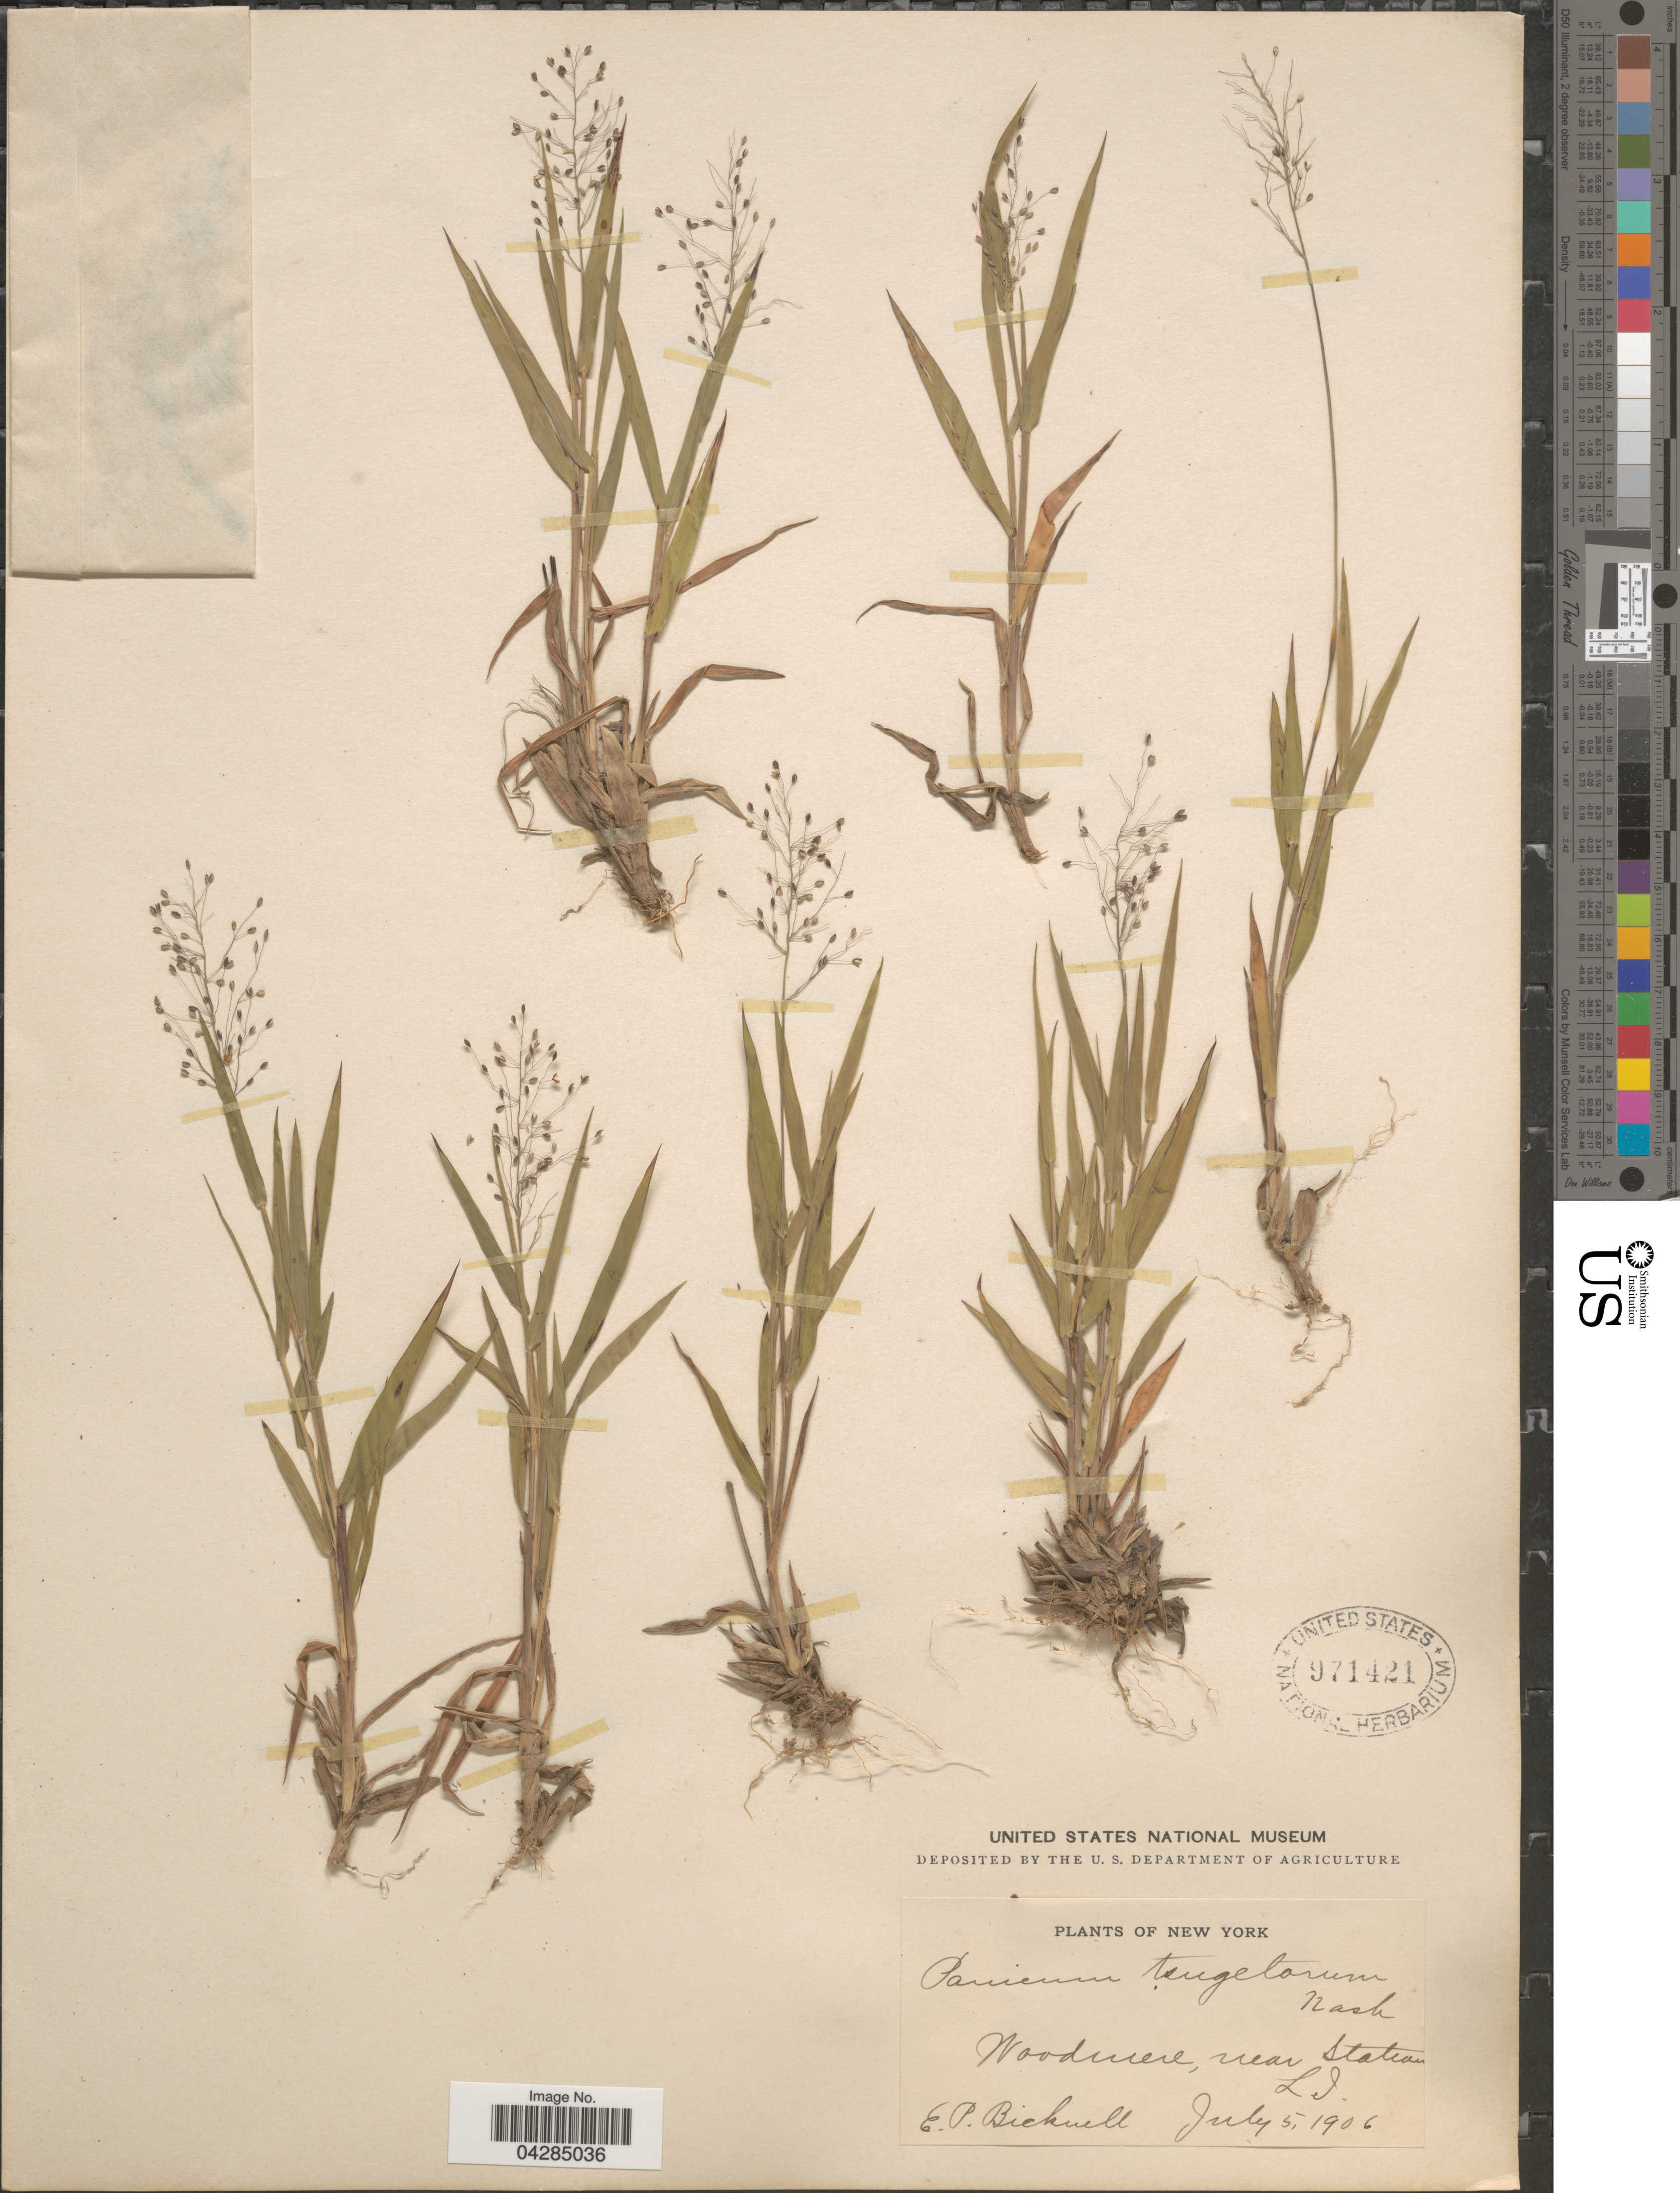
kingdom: Plantae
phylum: Tracheophyta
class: Liliopsida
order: Poales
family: Poaceae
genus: Dichanthelium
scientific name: Dichanthelium portoricense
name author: (Desv. ex Ham.) B.F. Hansen & Wunderlin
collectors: E. P. Bicknell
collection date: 1906-07-05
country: United States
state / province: New York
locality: Woodmere, near station L. I.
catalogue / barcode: US 971421